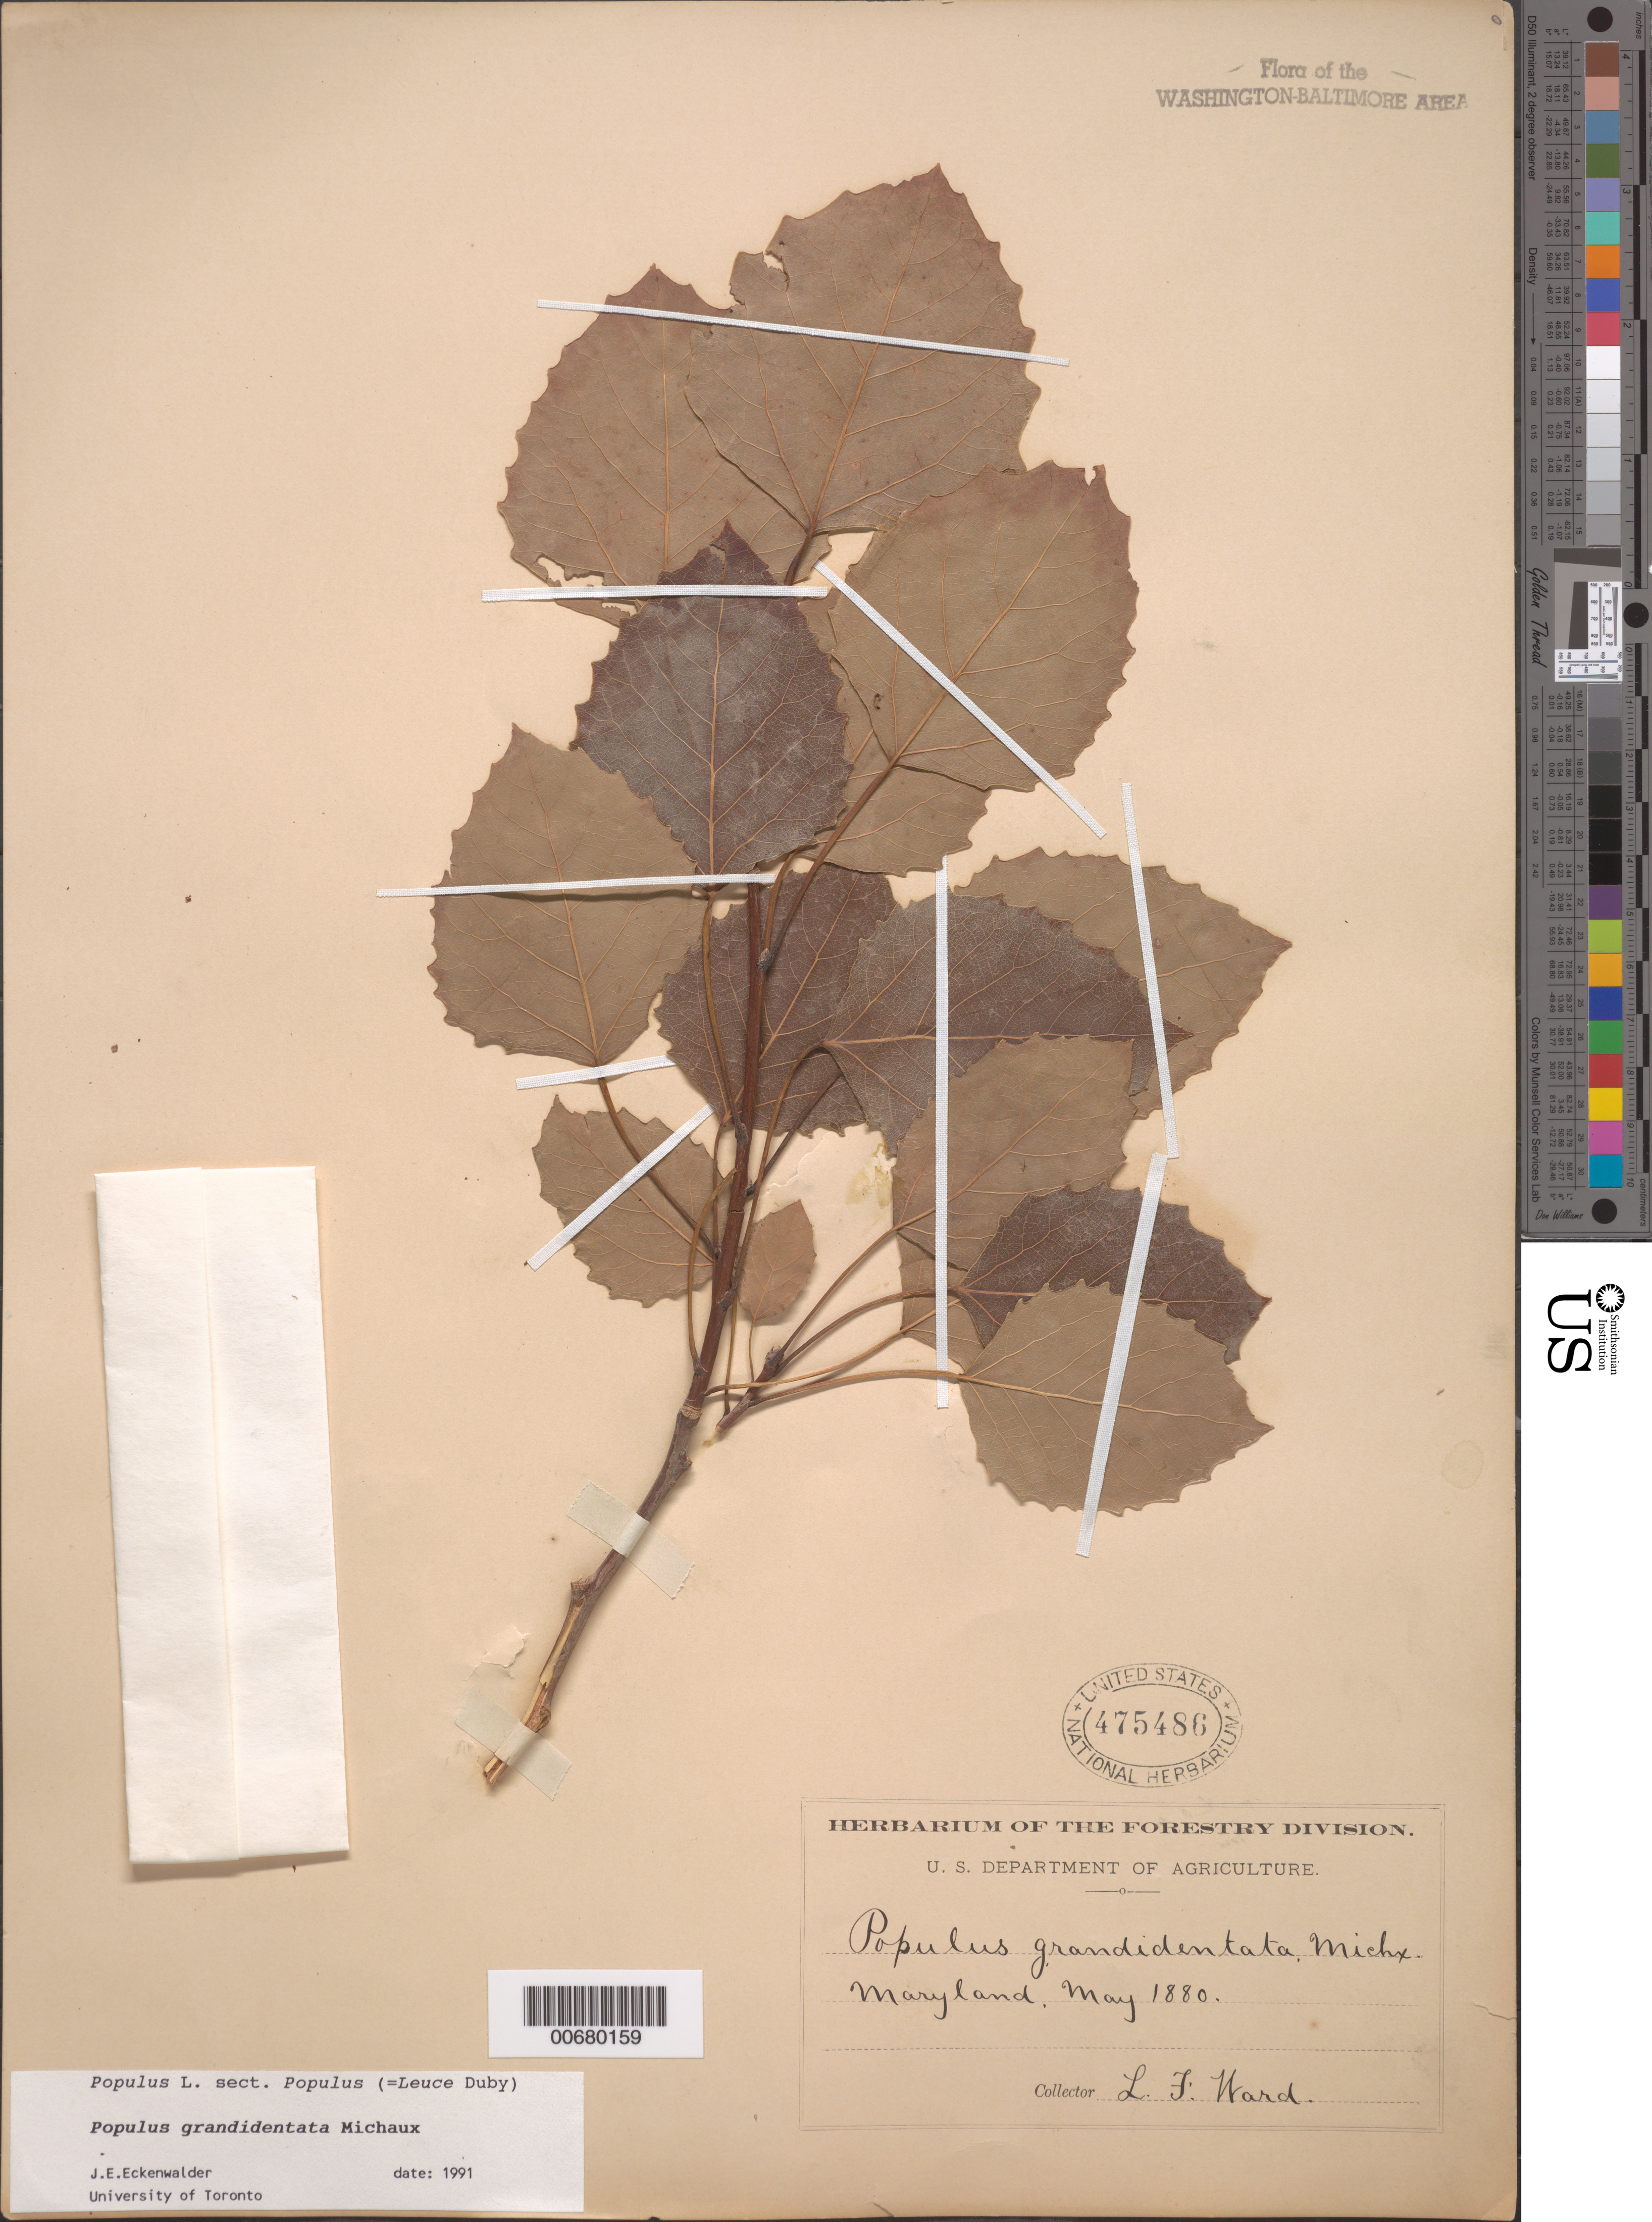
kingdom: Plantae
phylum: Tracheophyta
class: Magnoliopsida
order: Malpighiales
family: Salicaceae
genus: Populus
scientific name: Populus grandidentata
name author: Michx.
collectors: L. F. Ward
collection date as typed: May 1880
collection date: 1880-05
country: United States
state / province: Maryland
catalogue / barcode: US 475486